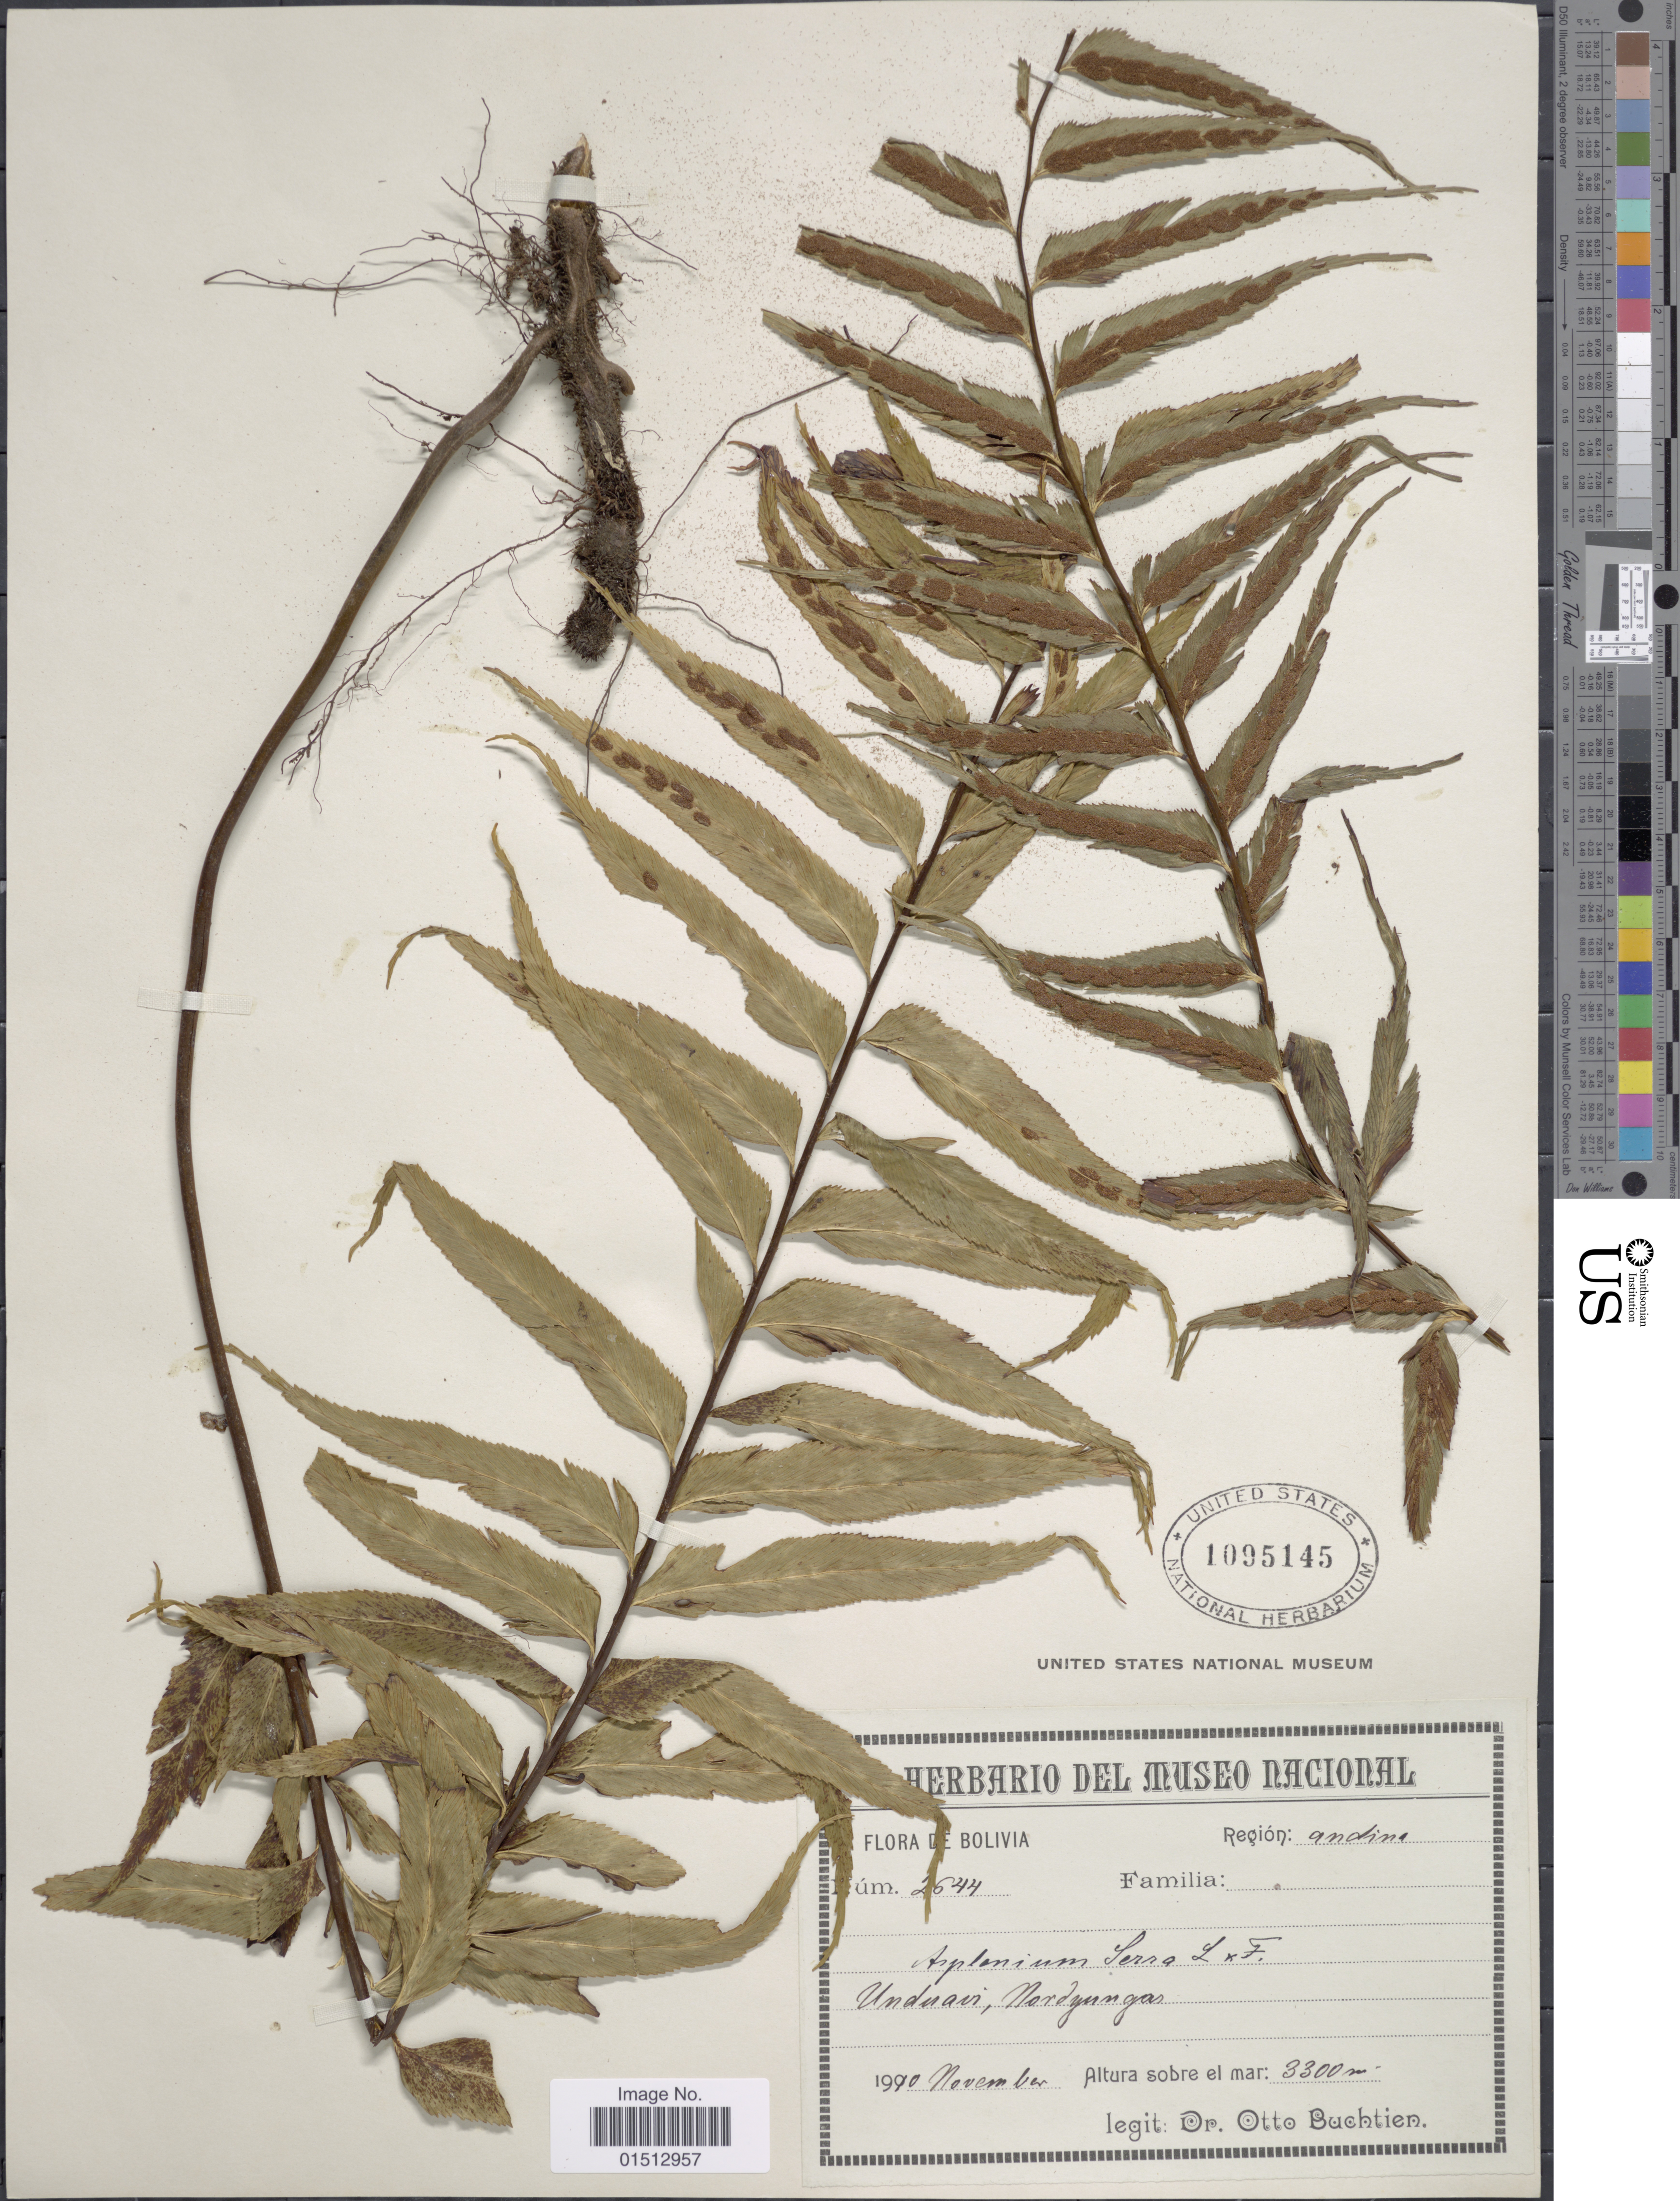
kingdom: Plantae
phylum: Tracheophyta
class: Polypodiopsida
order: Polypodiales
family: Aspleniaceae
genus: Asplenium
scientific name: Asplenium serra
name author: Langsd. & Fisch.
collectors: O. Buchtien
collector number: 2644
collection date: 1990-11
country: Bolivia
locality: Region andina, Unduavi; Nordyungas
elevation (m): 3300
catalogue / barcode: US 1095145